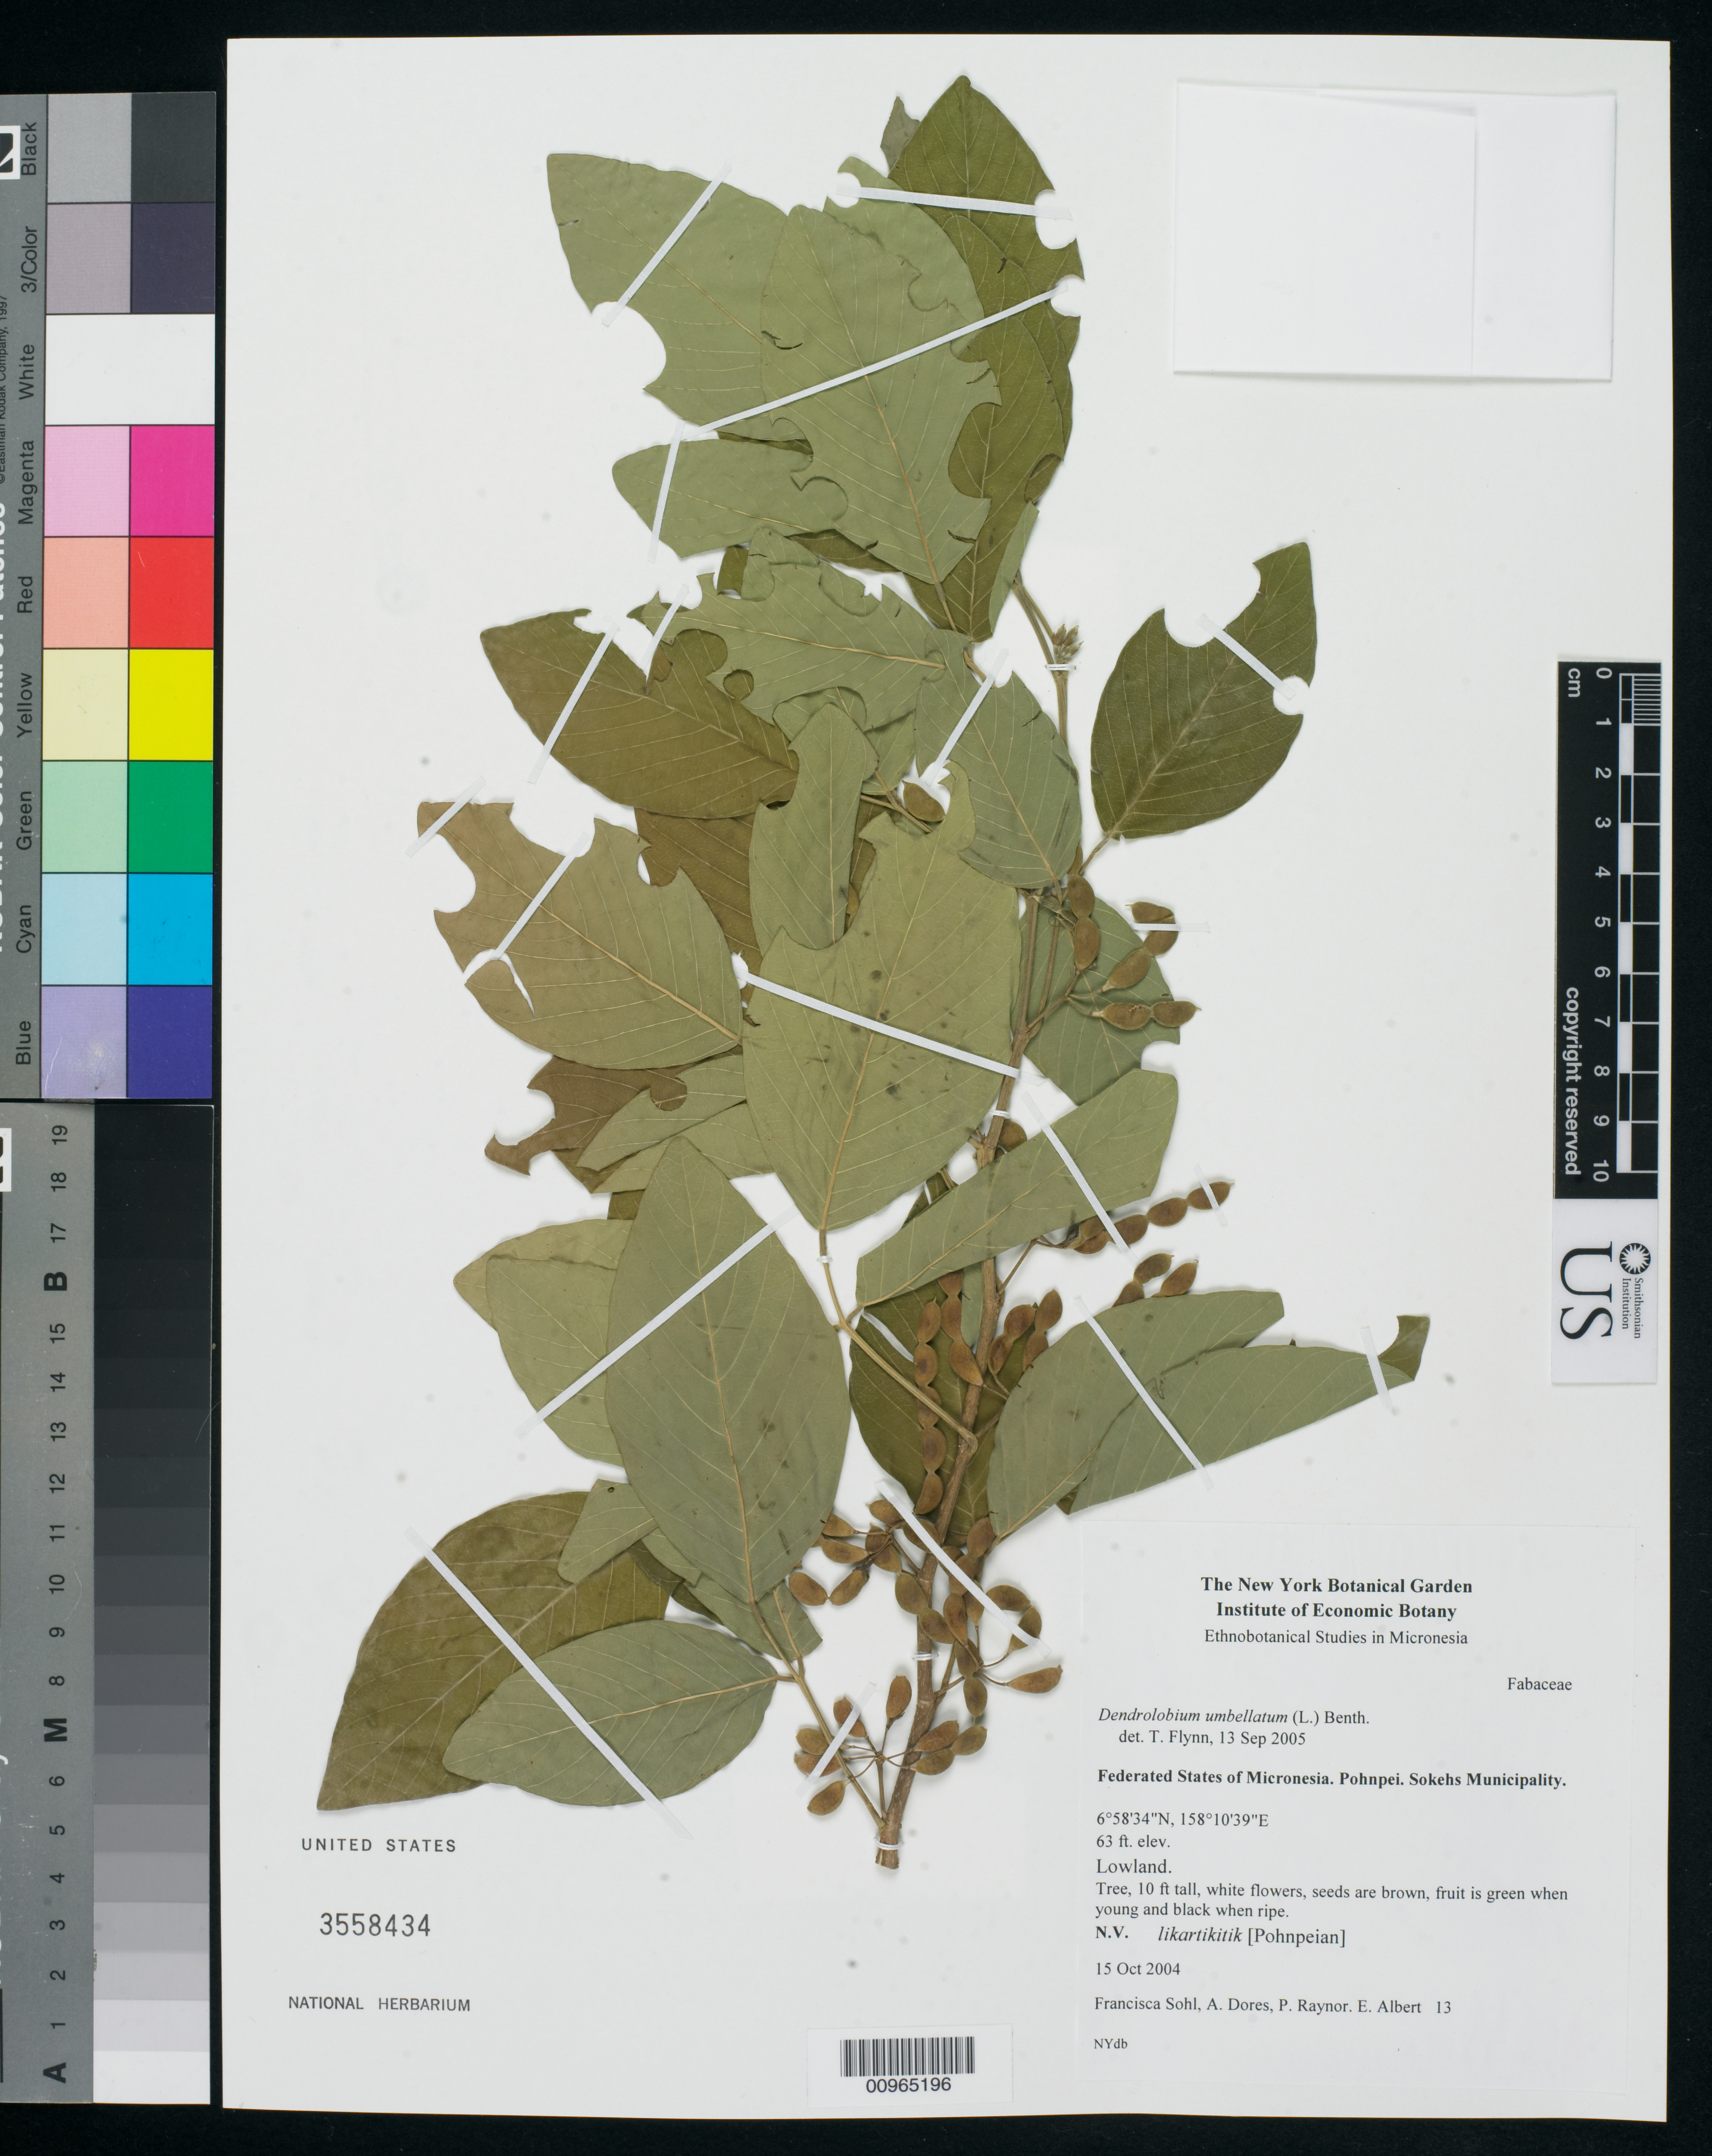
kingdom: Plantae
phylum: Tracheophyta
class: Magnoliopsida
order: Fabales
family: Fabaceae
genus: Dendrolobium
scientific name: Dendrolobium umbellatum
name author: (L.) Benth.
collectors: F. Sohl, A. Dores, A. Raynor & E. Albert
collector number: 13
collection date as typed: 15 Oct 2004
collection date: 2004-10-15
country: Micronesia, Federated States of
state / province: Pohnpei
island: Pohnpei [Ponape]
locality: Sokehs Muncipality, Pohnpei. Lowland.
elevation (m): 19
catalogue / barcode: US 3558434